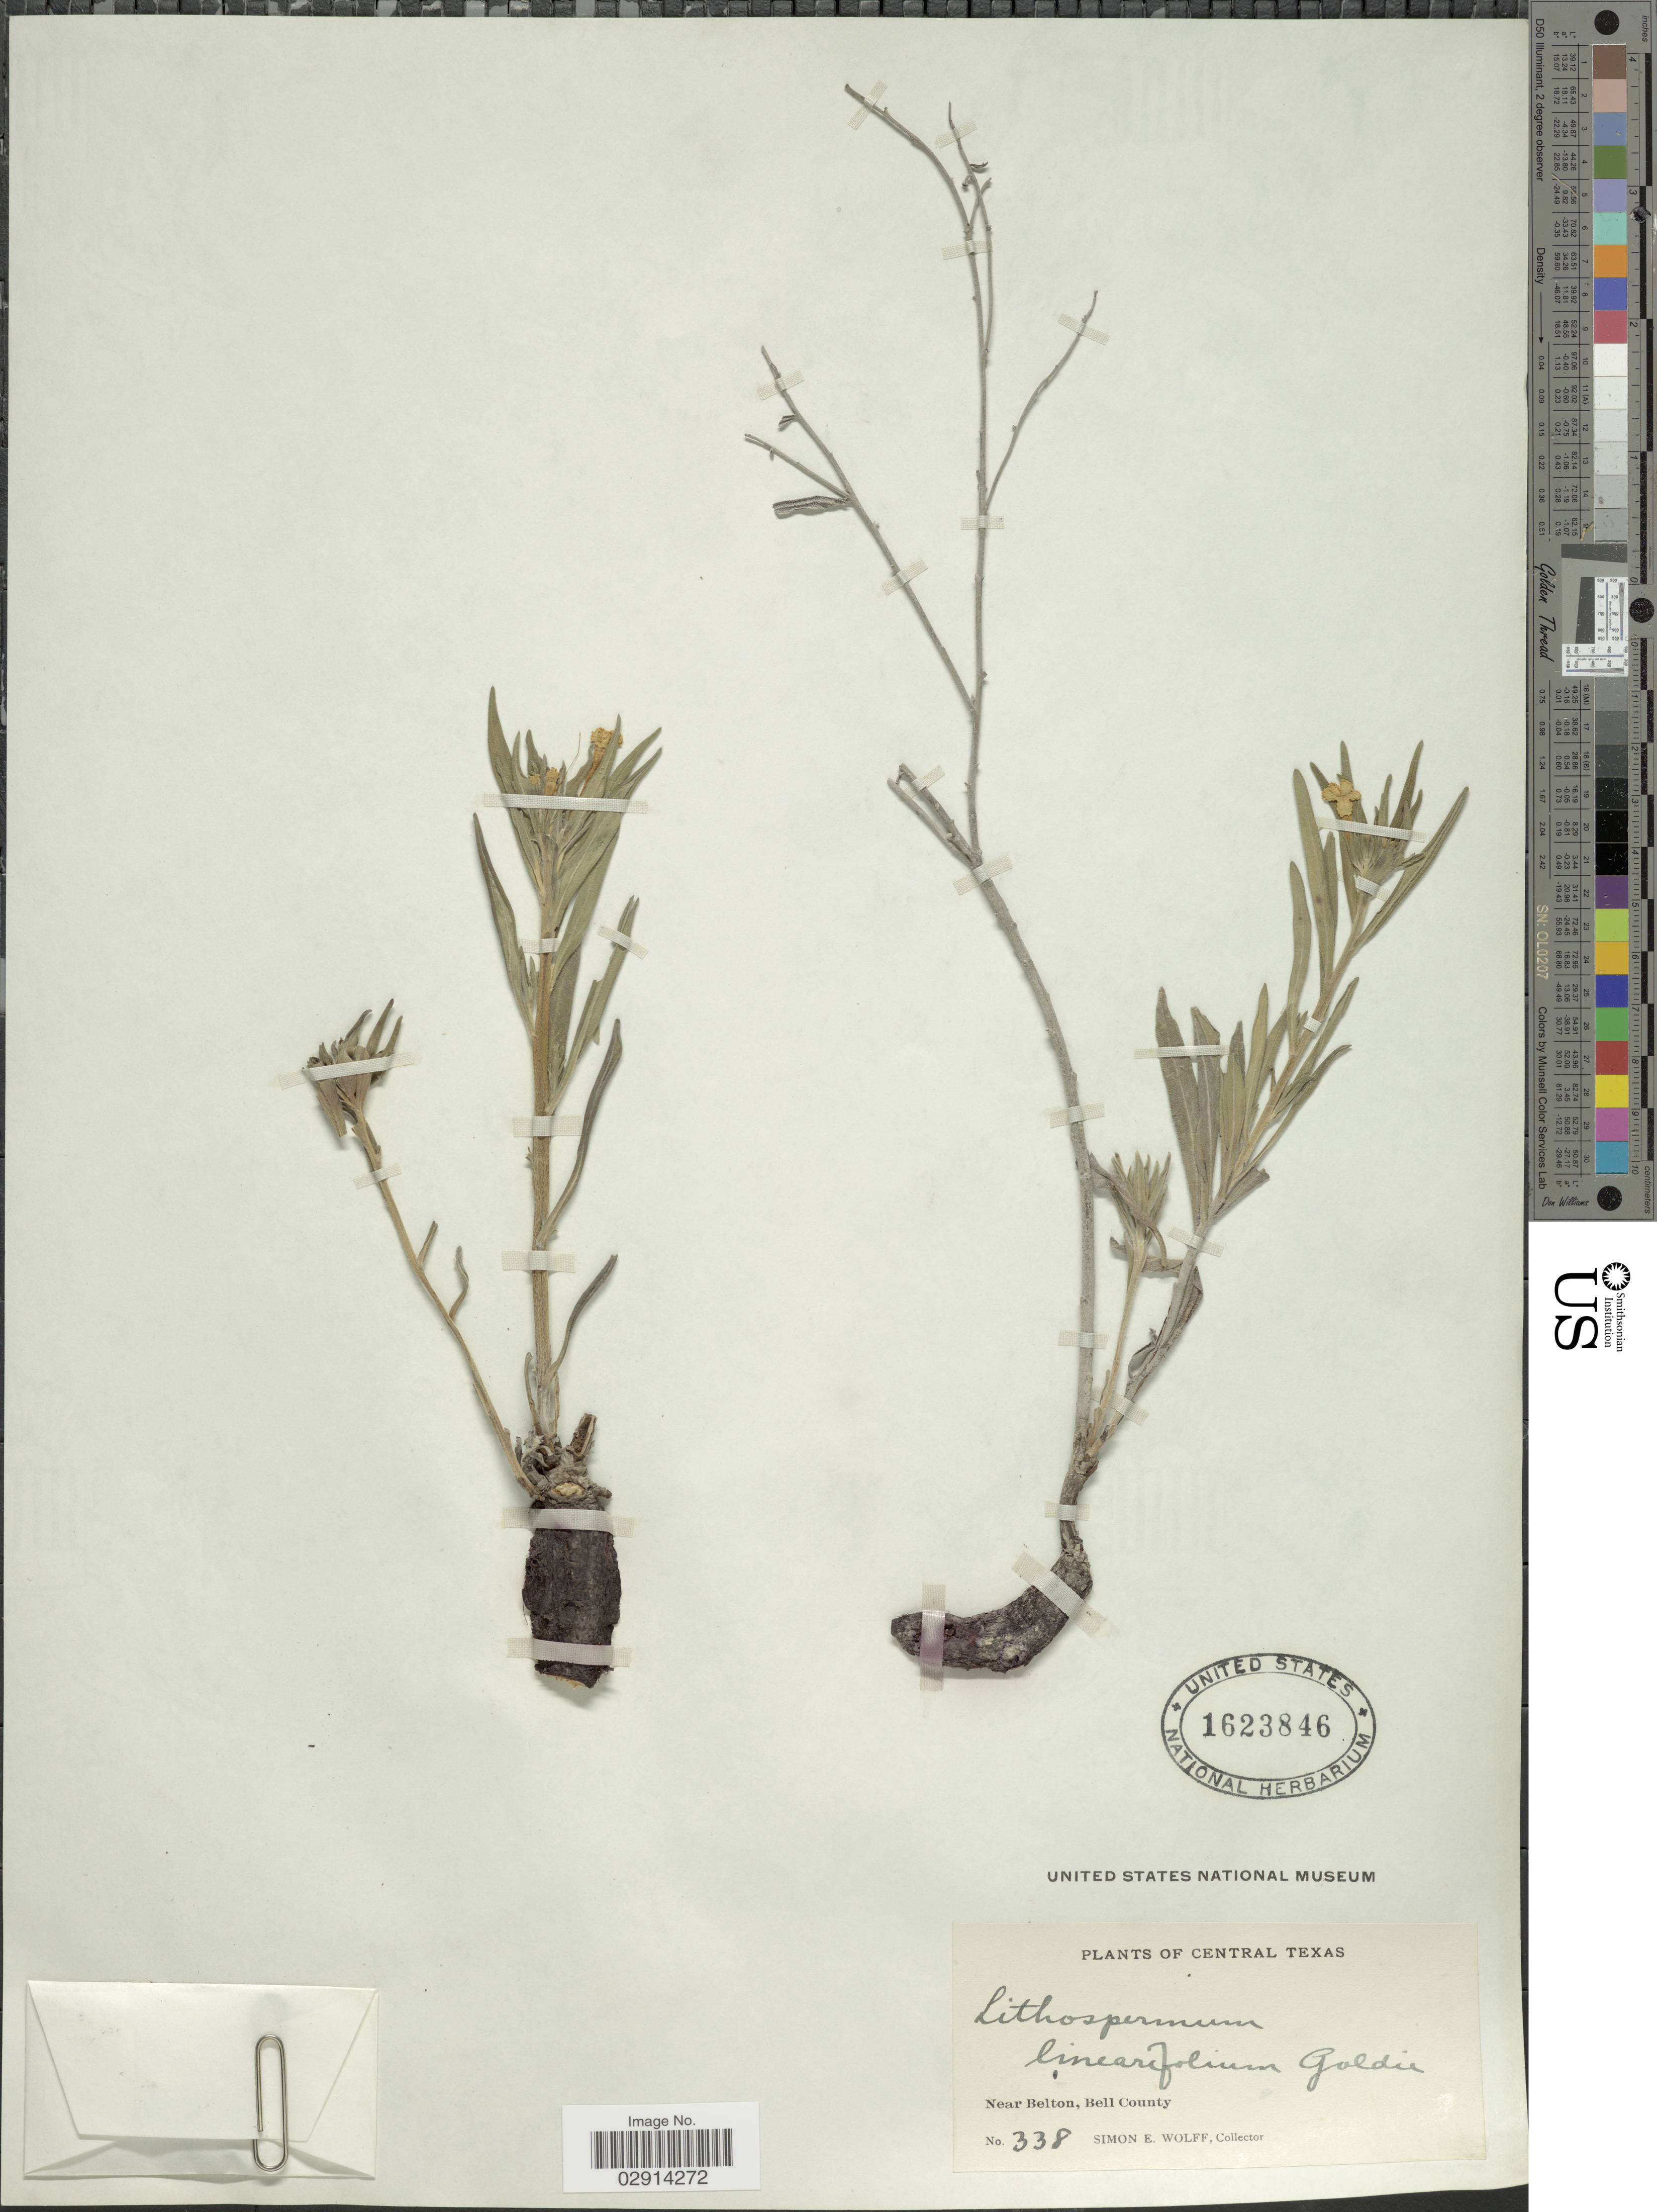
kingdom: Plantae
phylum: Tracheophyta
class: Magnoliopsida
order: Boraginales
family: Boraginaceae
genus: Lithospermum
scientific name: Lithospermum incisum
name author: Lehm.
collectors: S. E. Wolff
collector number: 338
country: United States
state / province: Texas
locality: Central Texas, Near Belton, Bell County.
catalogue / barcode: US 1623846